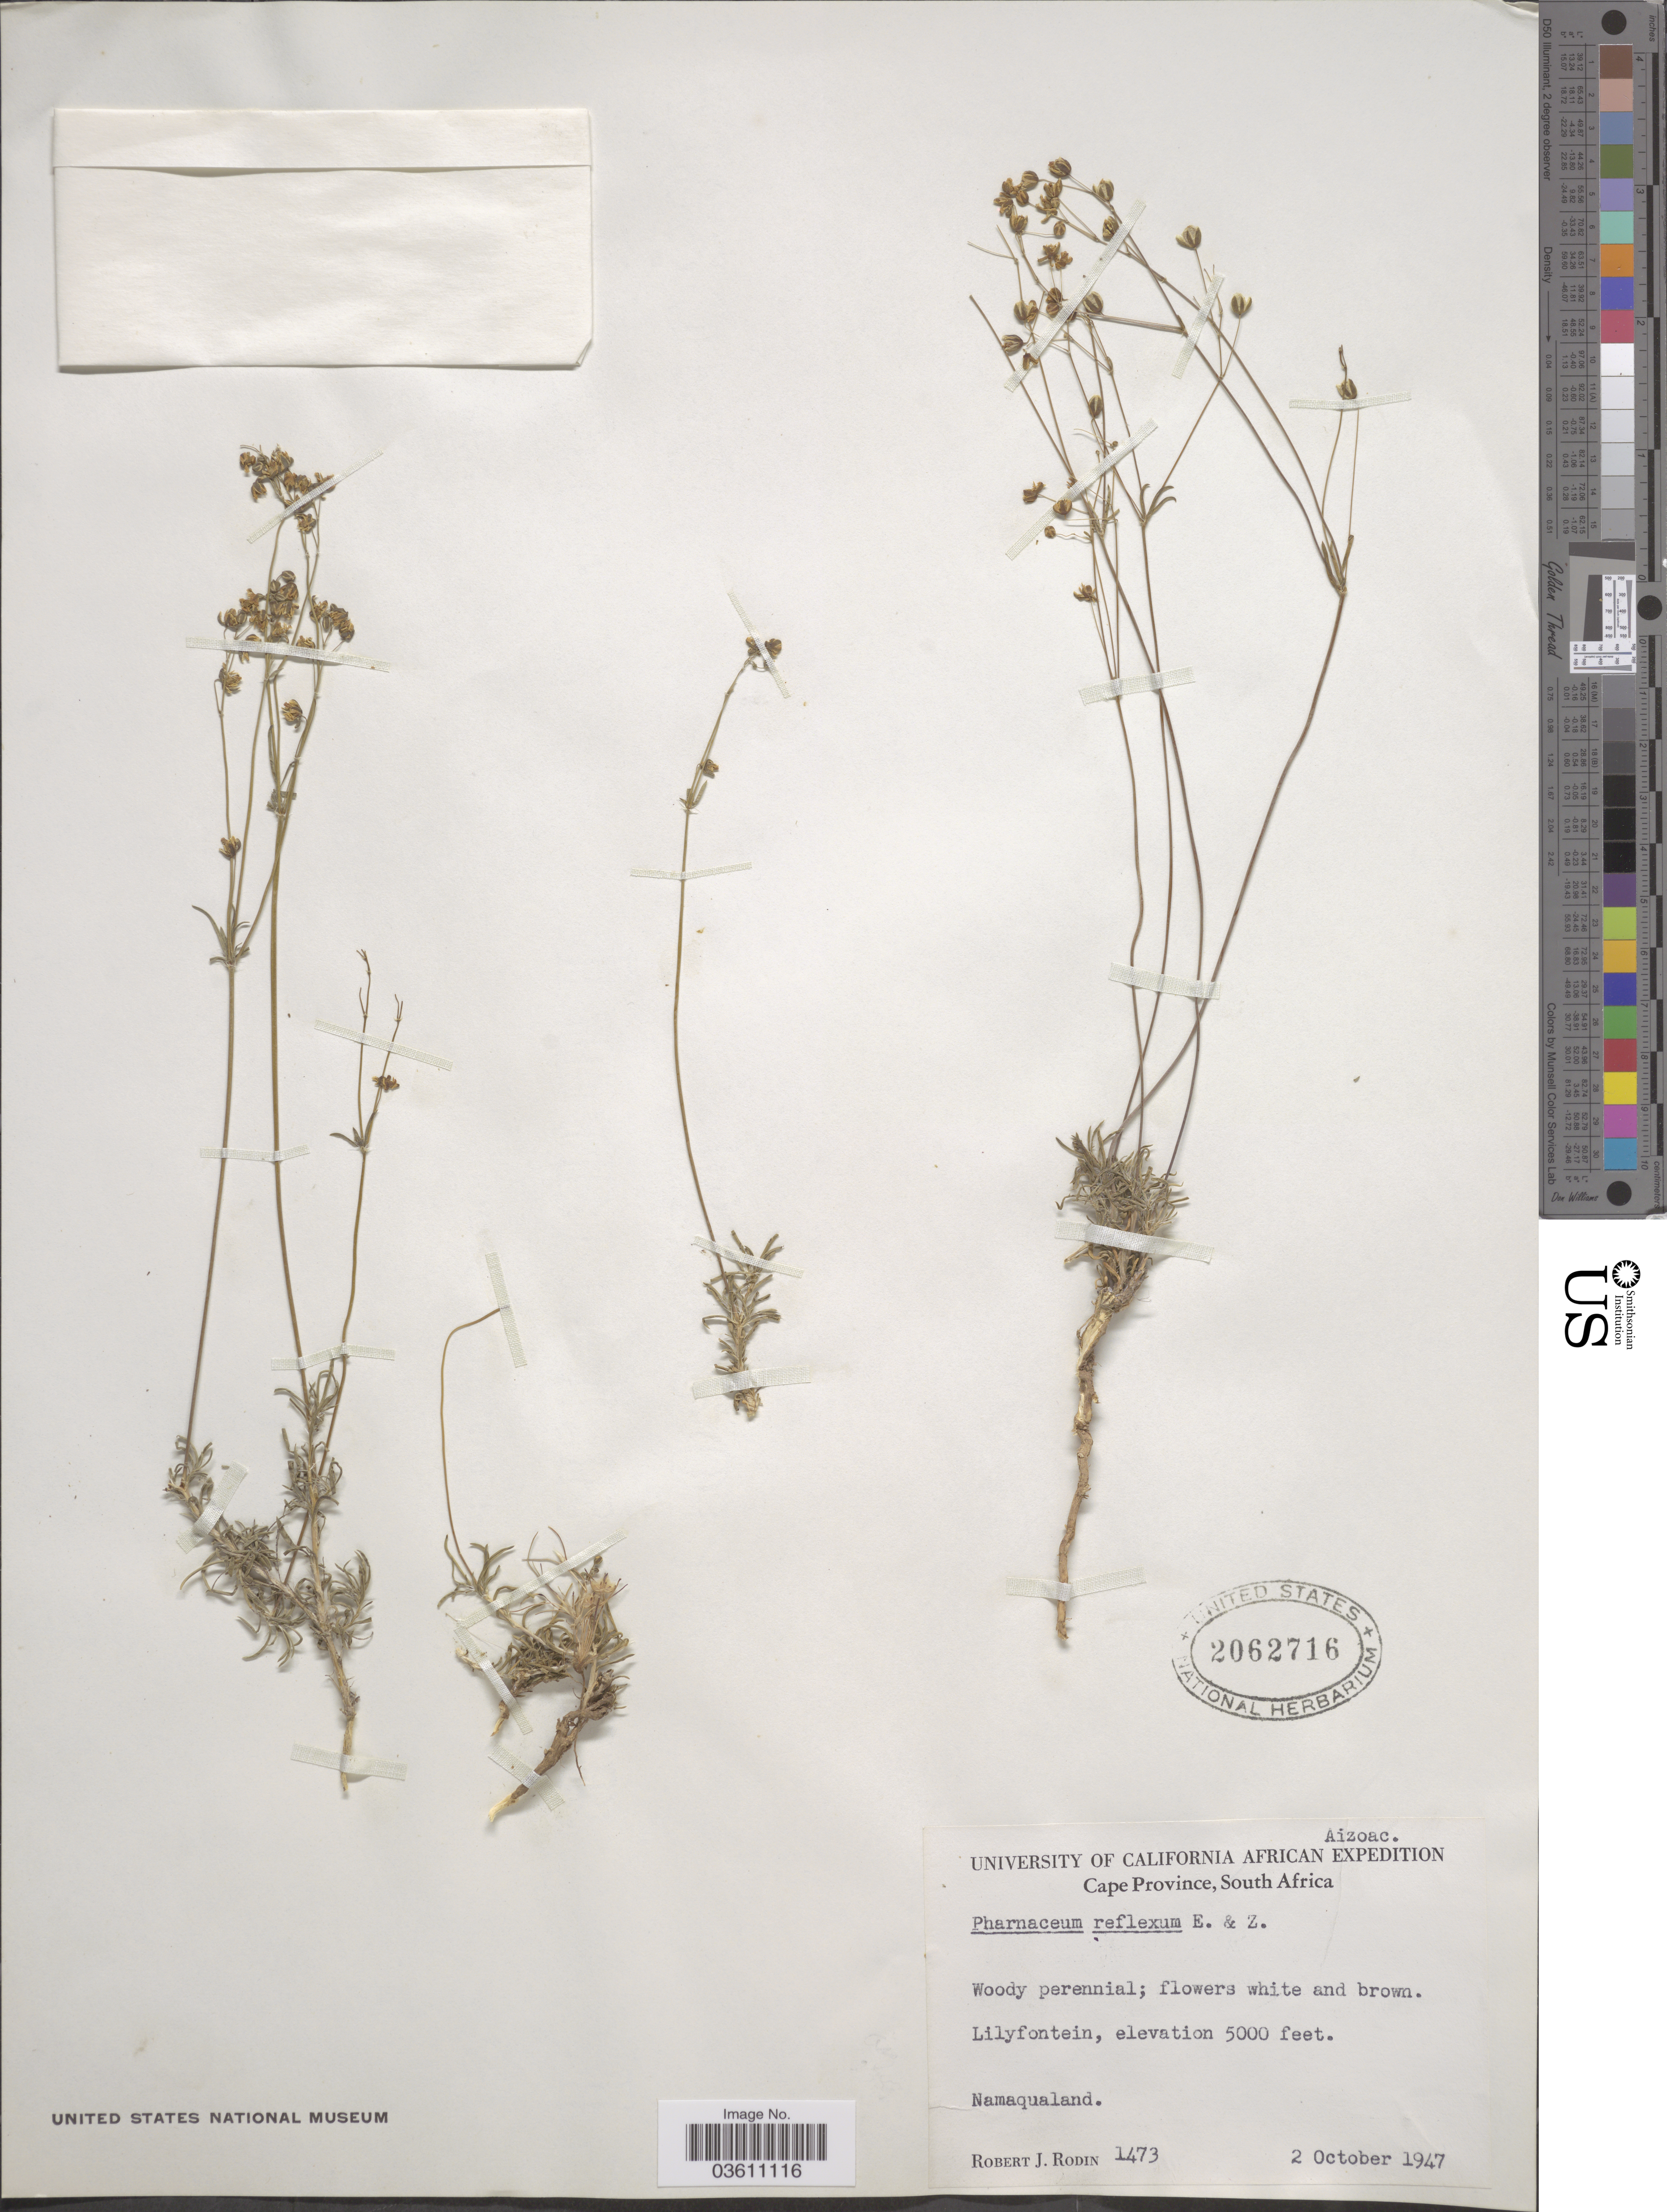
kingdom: Plantae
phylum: Tracheophyta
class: Magnoliopsida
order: Caryophyllales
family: Molluginaceae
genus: Pharnaceum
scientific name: Pharnaceum reflexum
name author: Eckl. & Zeyh.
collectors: R. J. Rodin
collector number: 1473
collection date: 1947-10-02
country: South Africa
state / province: Northern Cape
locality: Lilyfontein. Namaqualand.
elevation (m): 1524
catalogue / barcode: US 2062716